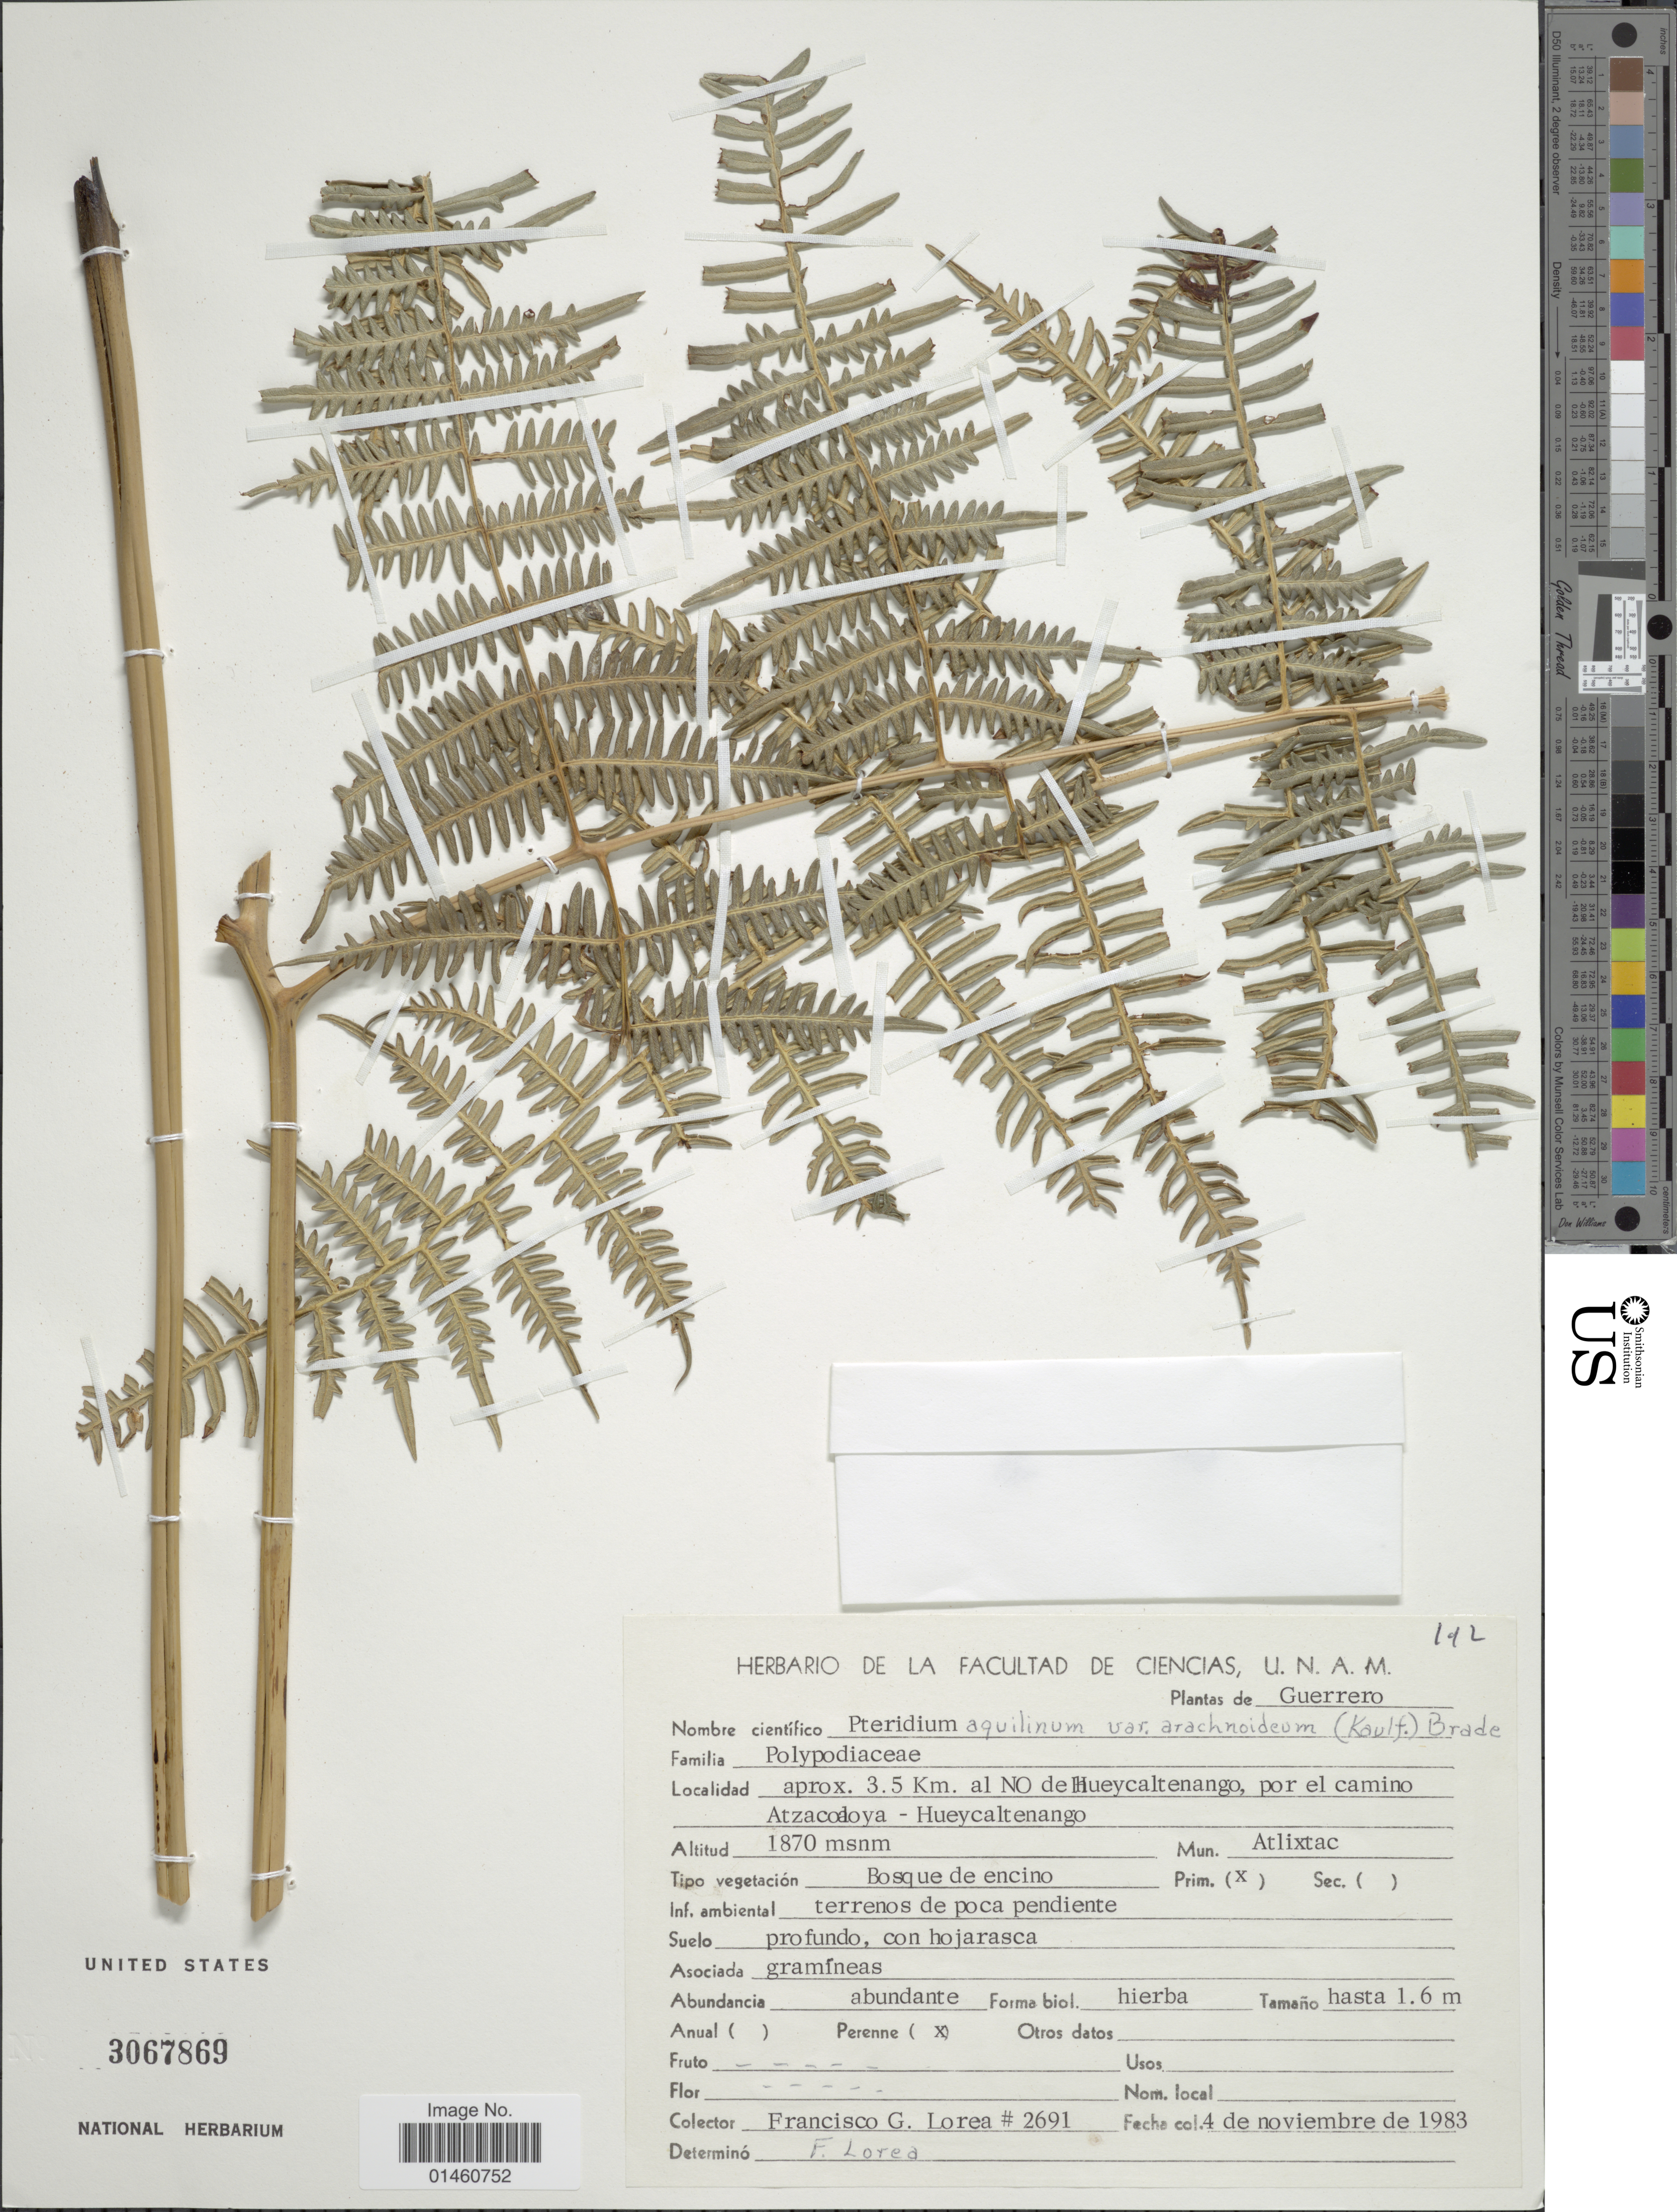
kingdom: Plantae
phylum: Tracheophyta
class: Polypodiopsida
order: Polypodiales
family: Dennstaedtiaceae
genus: Pteridium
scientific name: Pteridium aquilinum var. arachnoideum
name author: (Kaulf.) Herter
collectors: F. Lorea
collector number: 2691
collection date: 1983-11-04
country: Mexico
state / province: Guerrero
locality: Aprox. 3.5 km. al NO de Hueycaltenango, por el camino Atzacodoya - Hueycaltenango.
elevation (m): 1870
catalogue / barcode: US 3067869